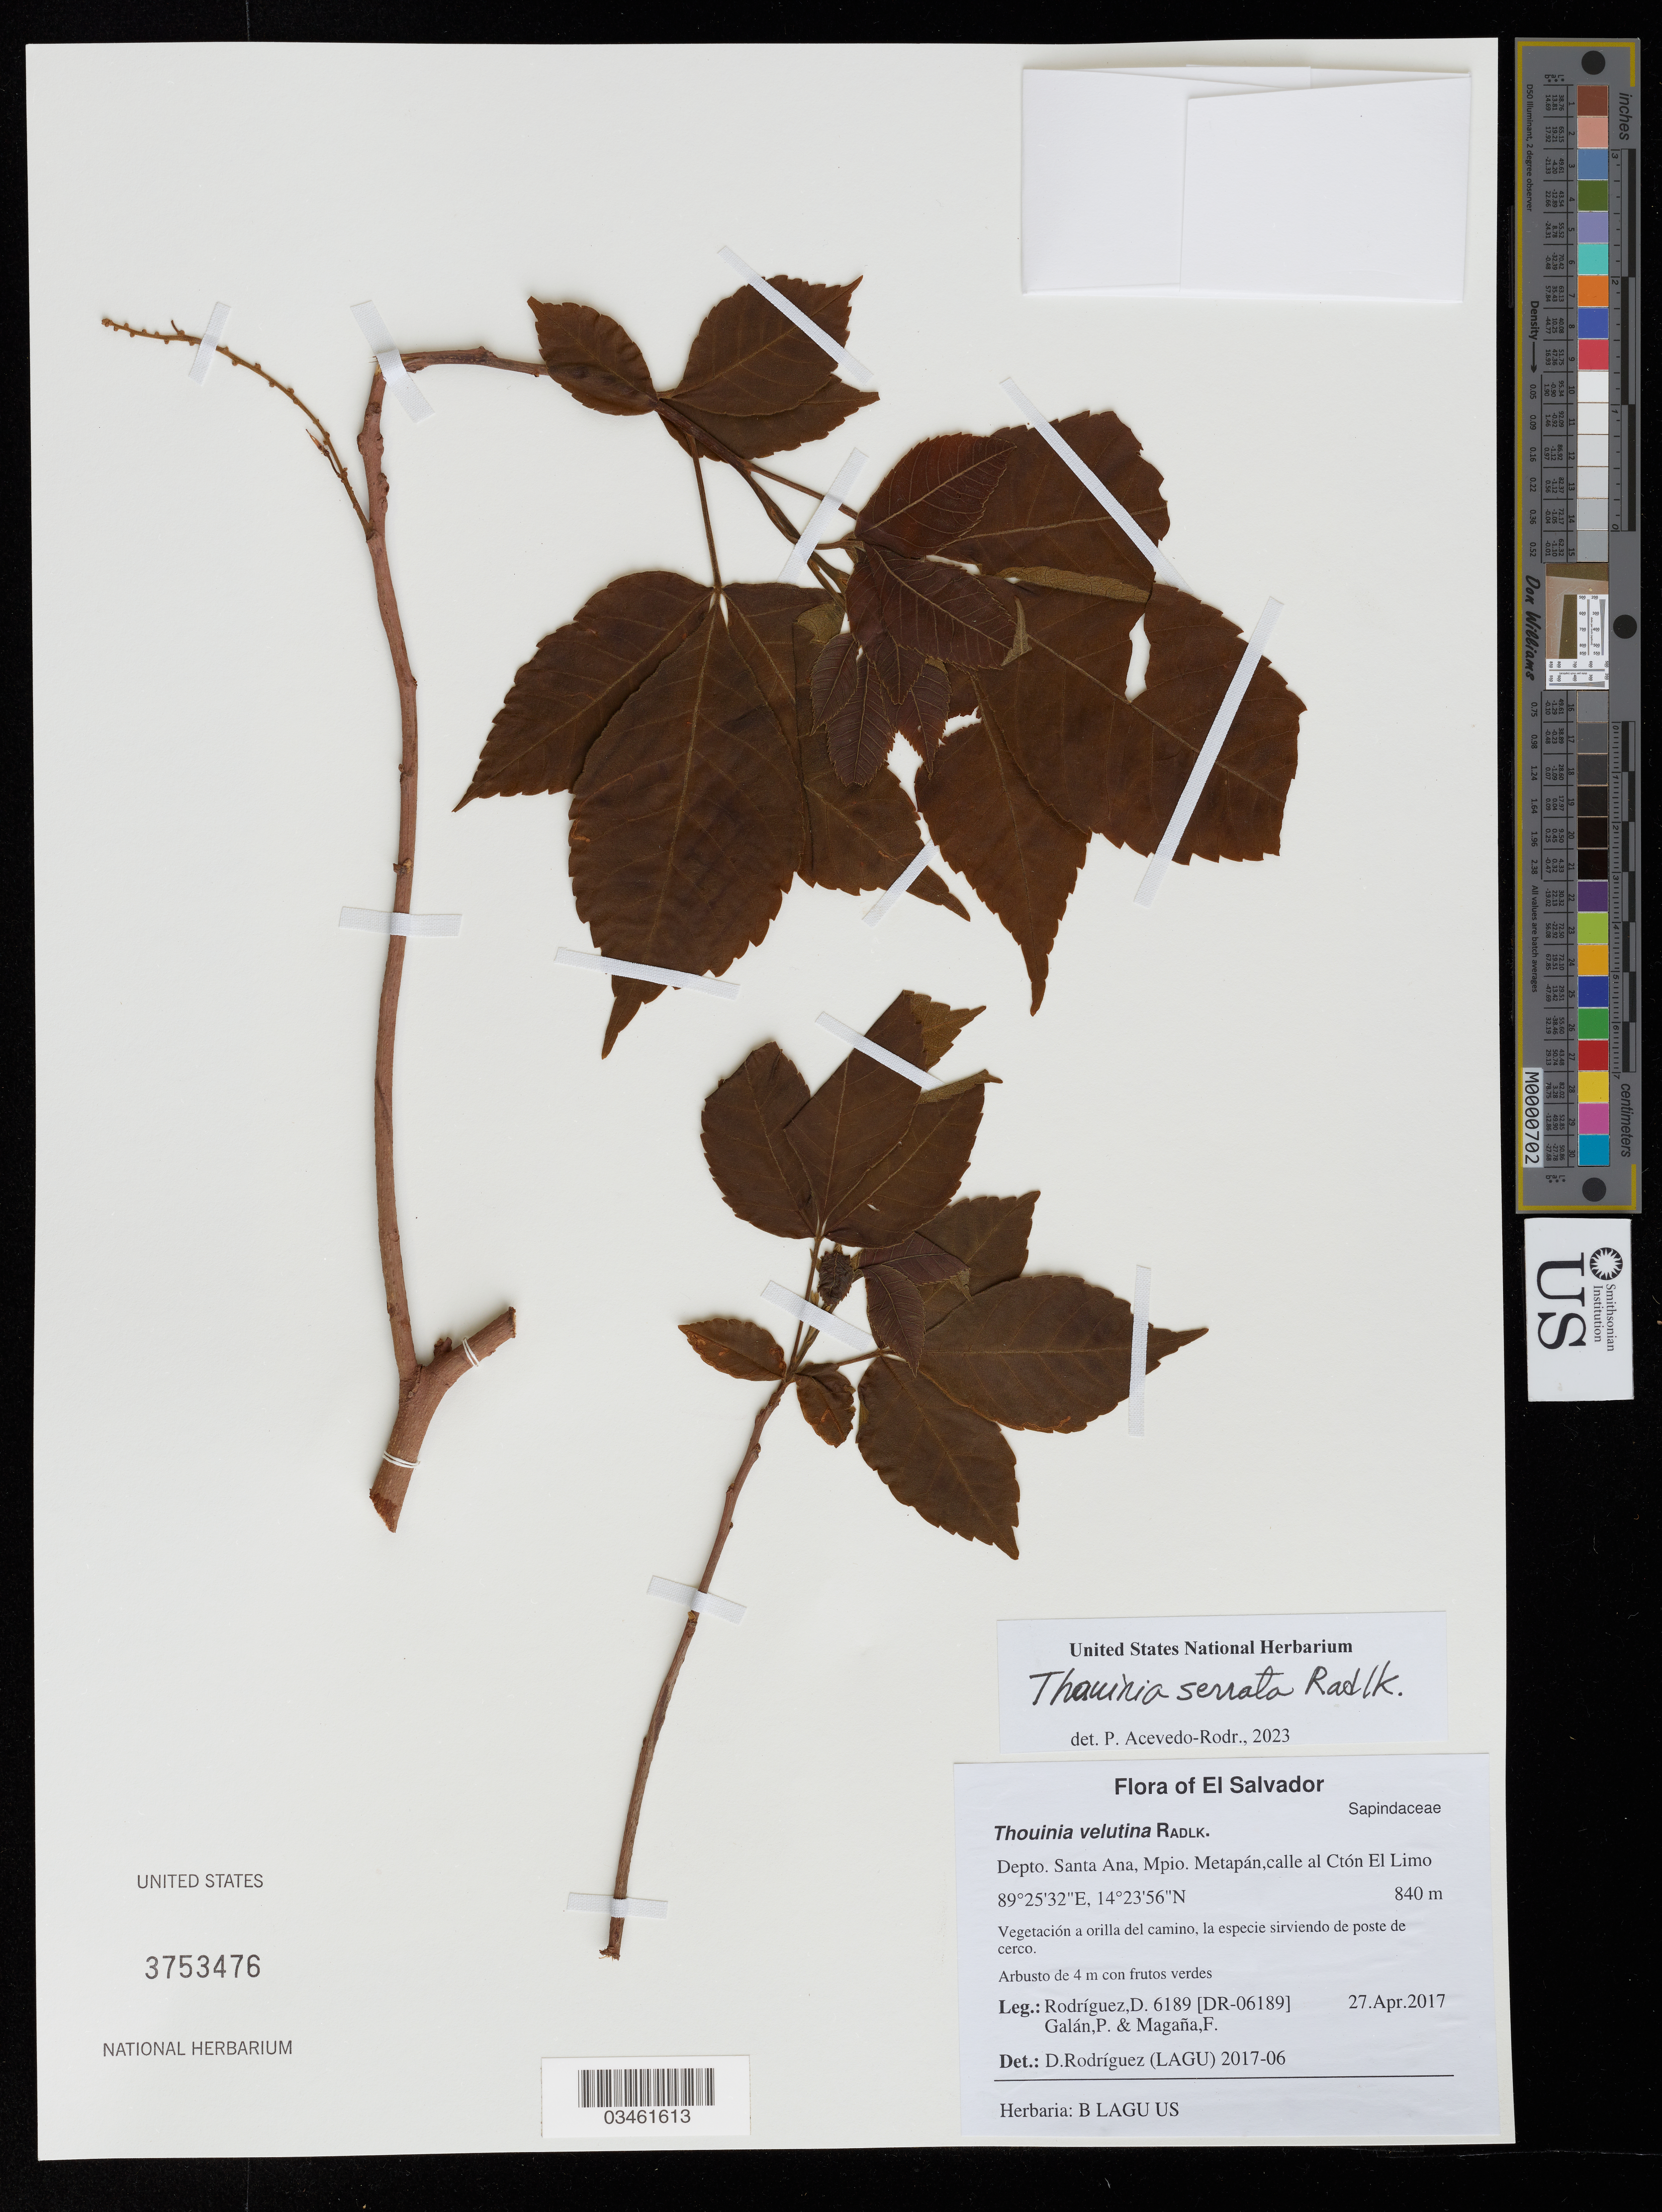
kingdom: Plantae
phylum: Tracheophyta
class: Magnoliopsida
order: Sapindales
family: Sapindaceae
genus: Thouinia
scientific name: Thouinia velutina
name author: Radlk.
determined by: Acevedo-Rodriguez, P., (US), Smithsonian Institution - National Museum of Natural History (UNITED STATES)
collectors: D. Rodriguez, P. Galan & F. Magaña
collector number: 6189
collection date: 2017-04-27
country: El Salvador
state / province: Santa Ana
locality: Depto. Santa Ana, Mpio. Metapán, calle al Ctón El Limo.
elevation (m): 840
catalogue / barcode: US 3753476